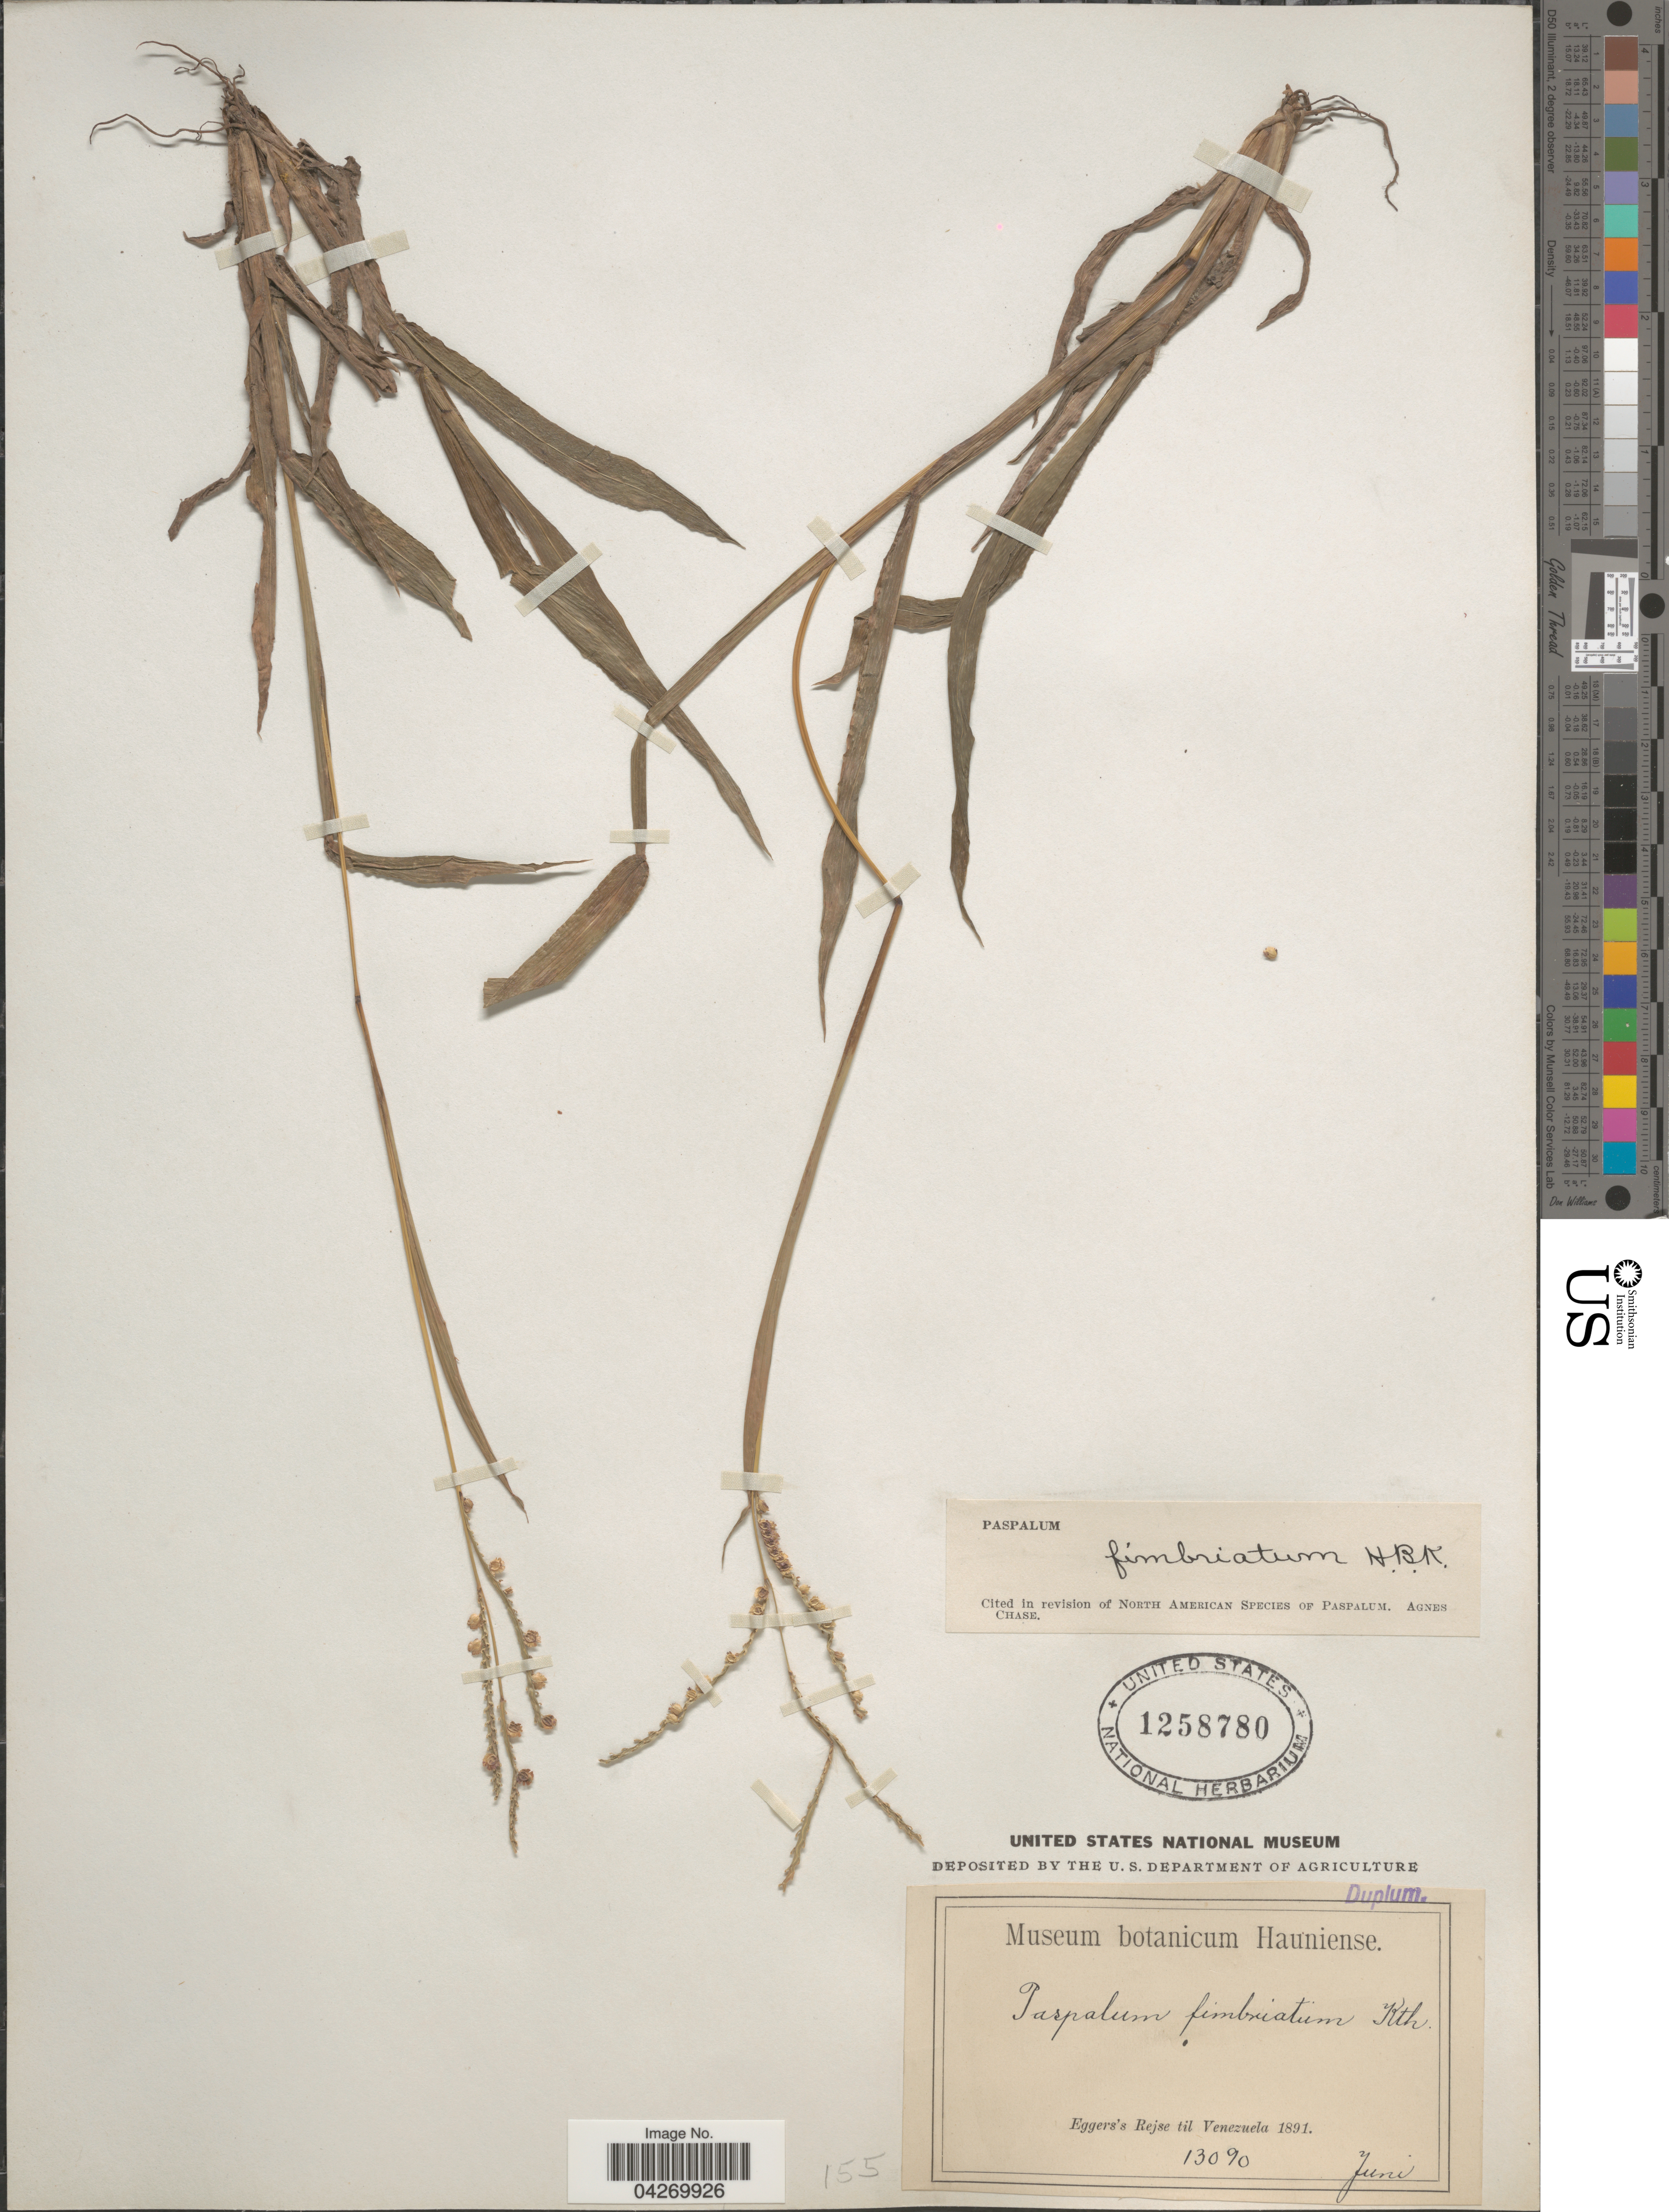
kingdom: Plantae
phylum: Tracheophyta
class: Liliopsida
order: Poales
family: Poaceae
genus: Paspalum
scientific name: Paspalum fimbriatum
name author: Kunth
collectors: -. Eggers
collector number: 13090?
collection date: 1891-06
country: Venezuela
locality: Rejse til Venezuela 1891.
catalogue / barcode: US 1258780